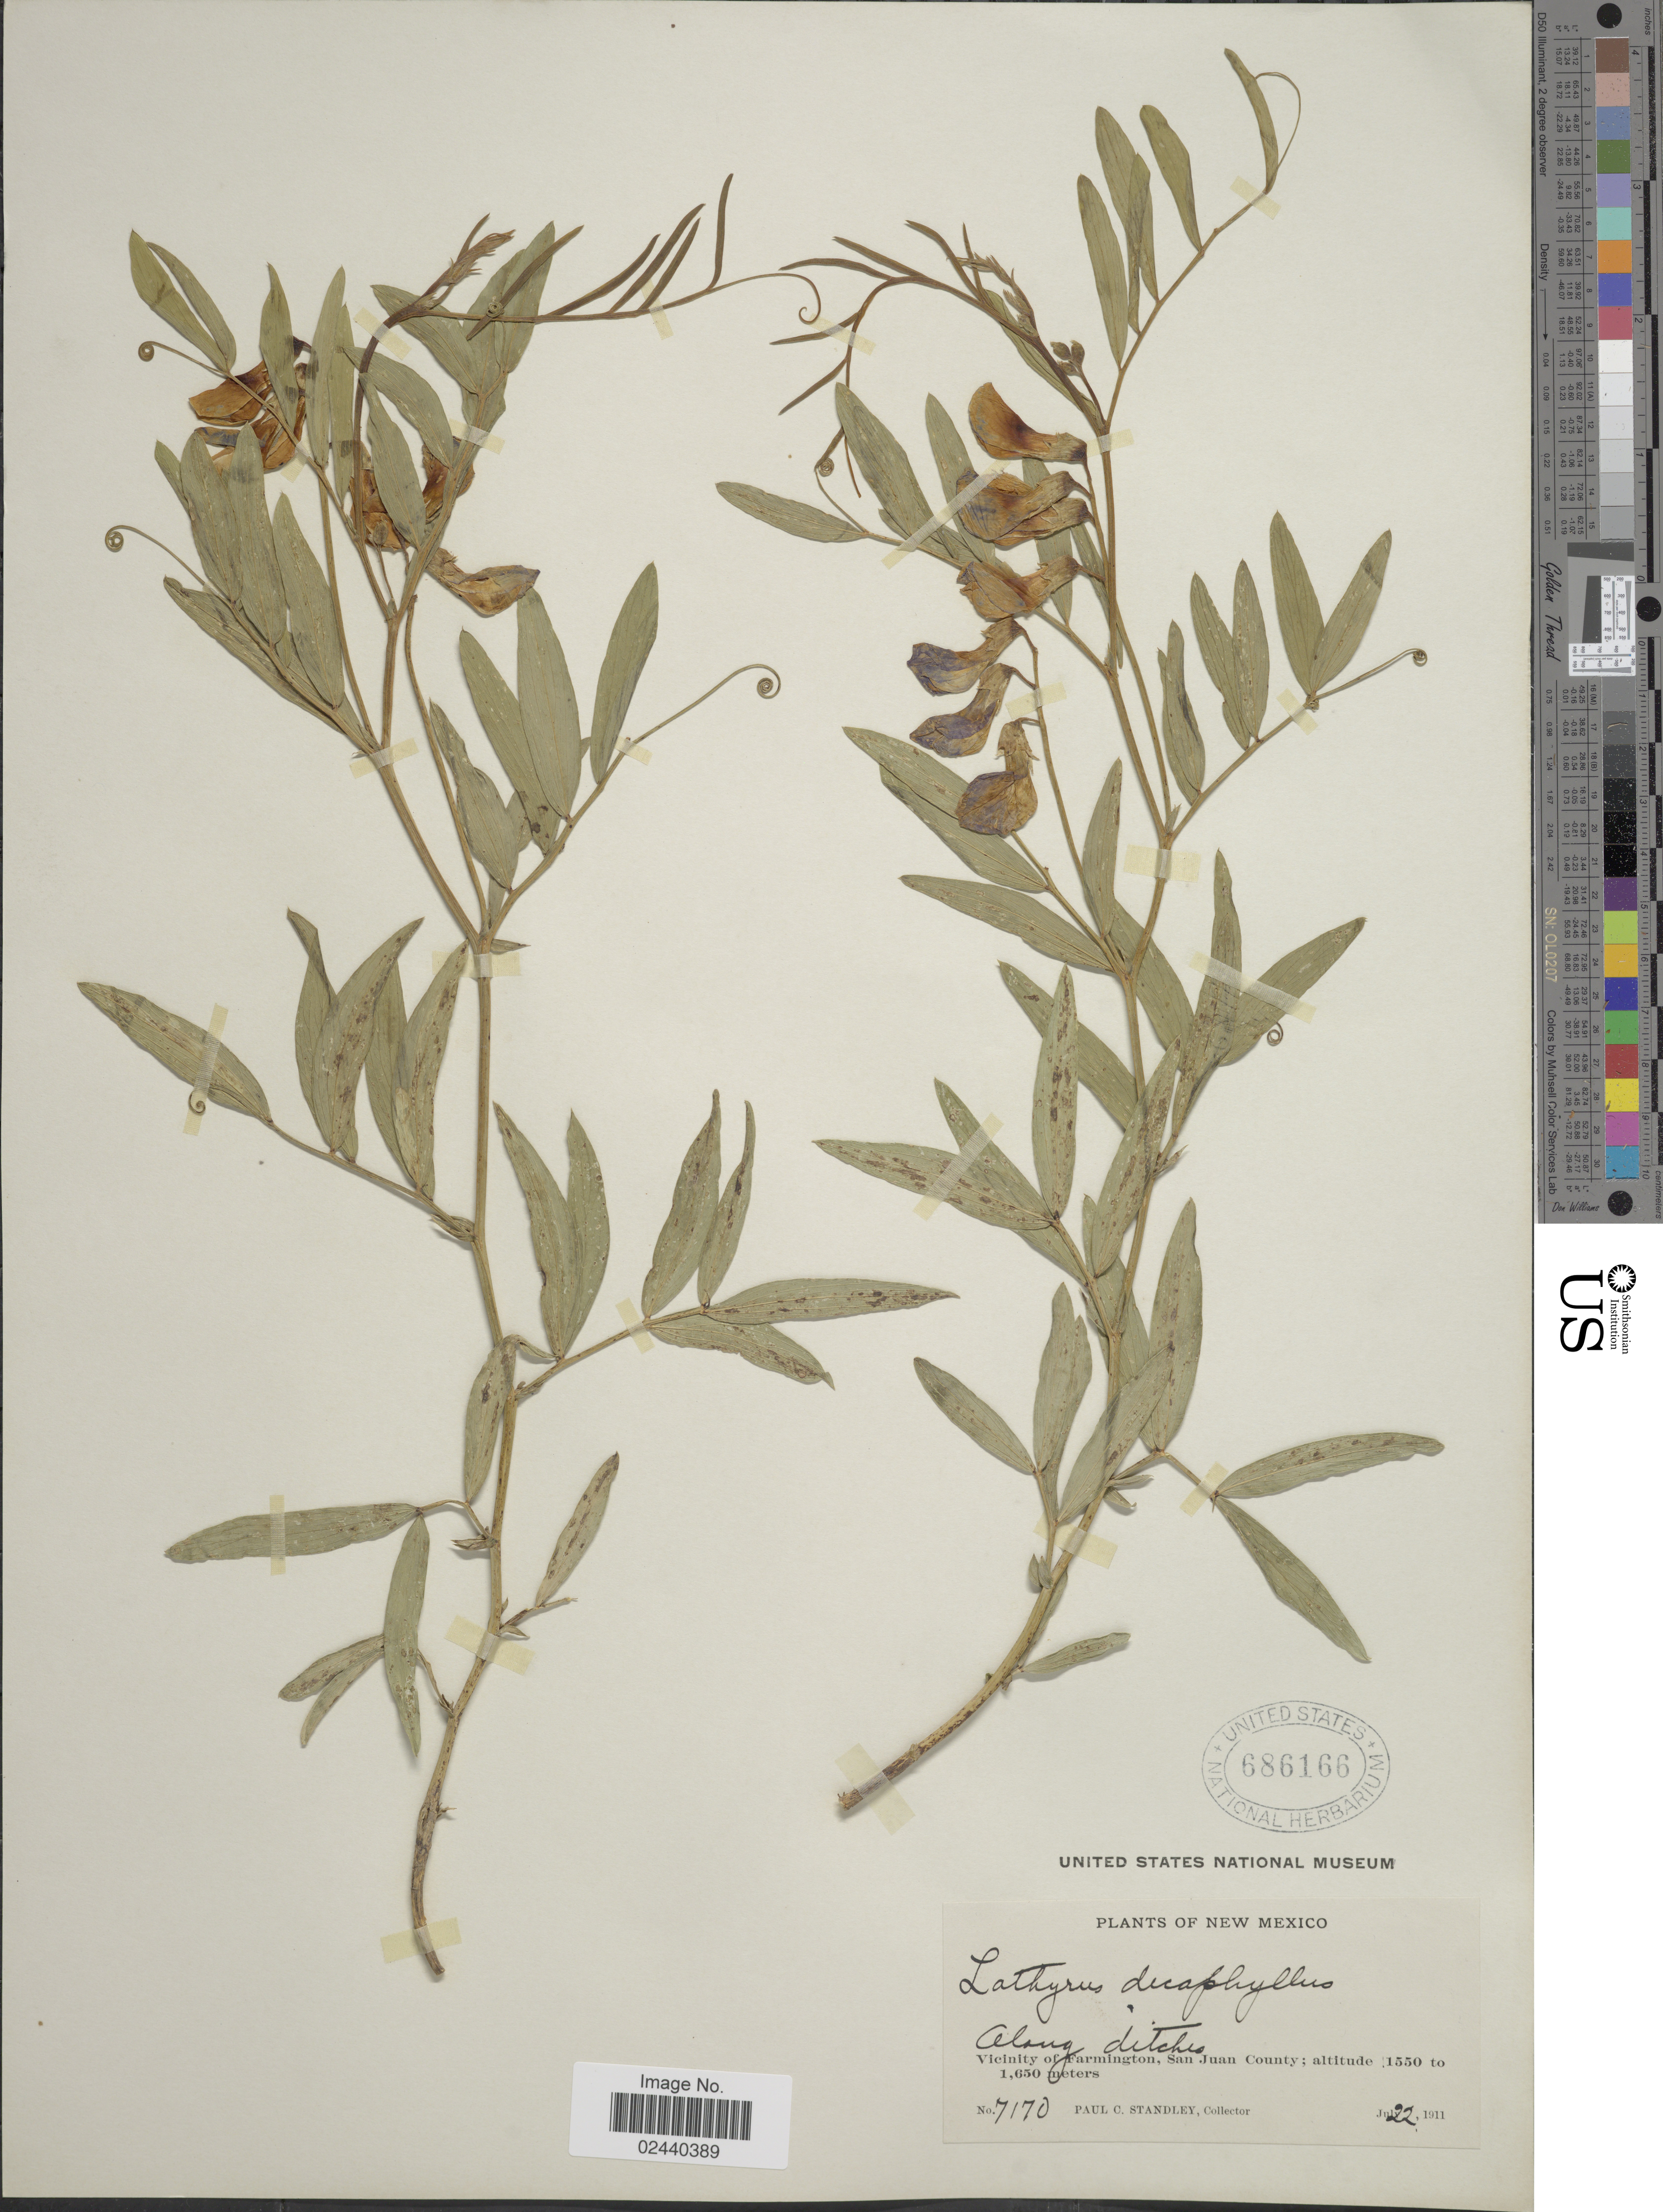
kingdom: Plantae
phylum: Tracheophyta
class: Magnoliopsida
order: Fabales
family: Fabaceae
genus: Lathyrus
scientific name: Lathyrus eucosmus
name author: Butters & H. St. John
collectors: P. C. Standley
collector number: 7170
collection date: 1911-07-22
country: United States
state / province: New Mexico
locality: Along ditches. Vicinity of Farmington, San Juan County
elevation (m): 1550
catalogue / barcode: US 686166